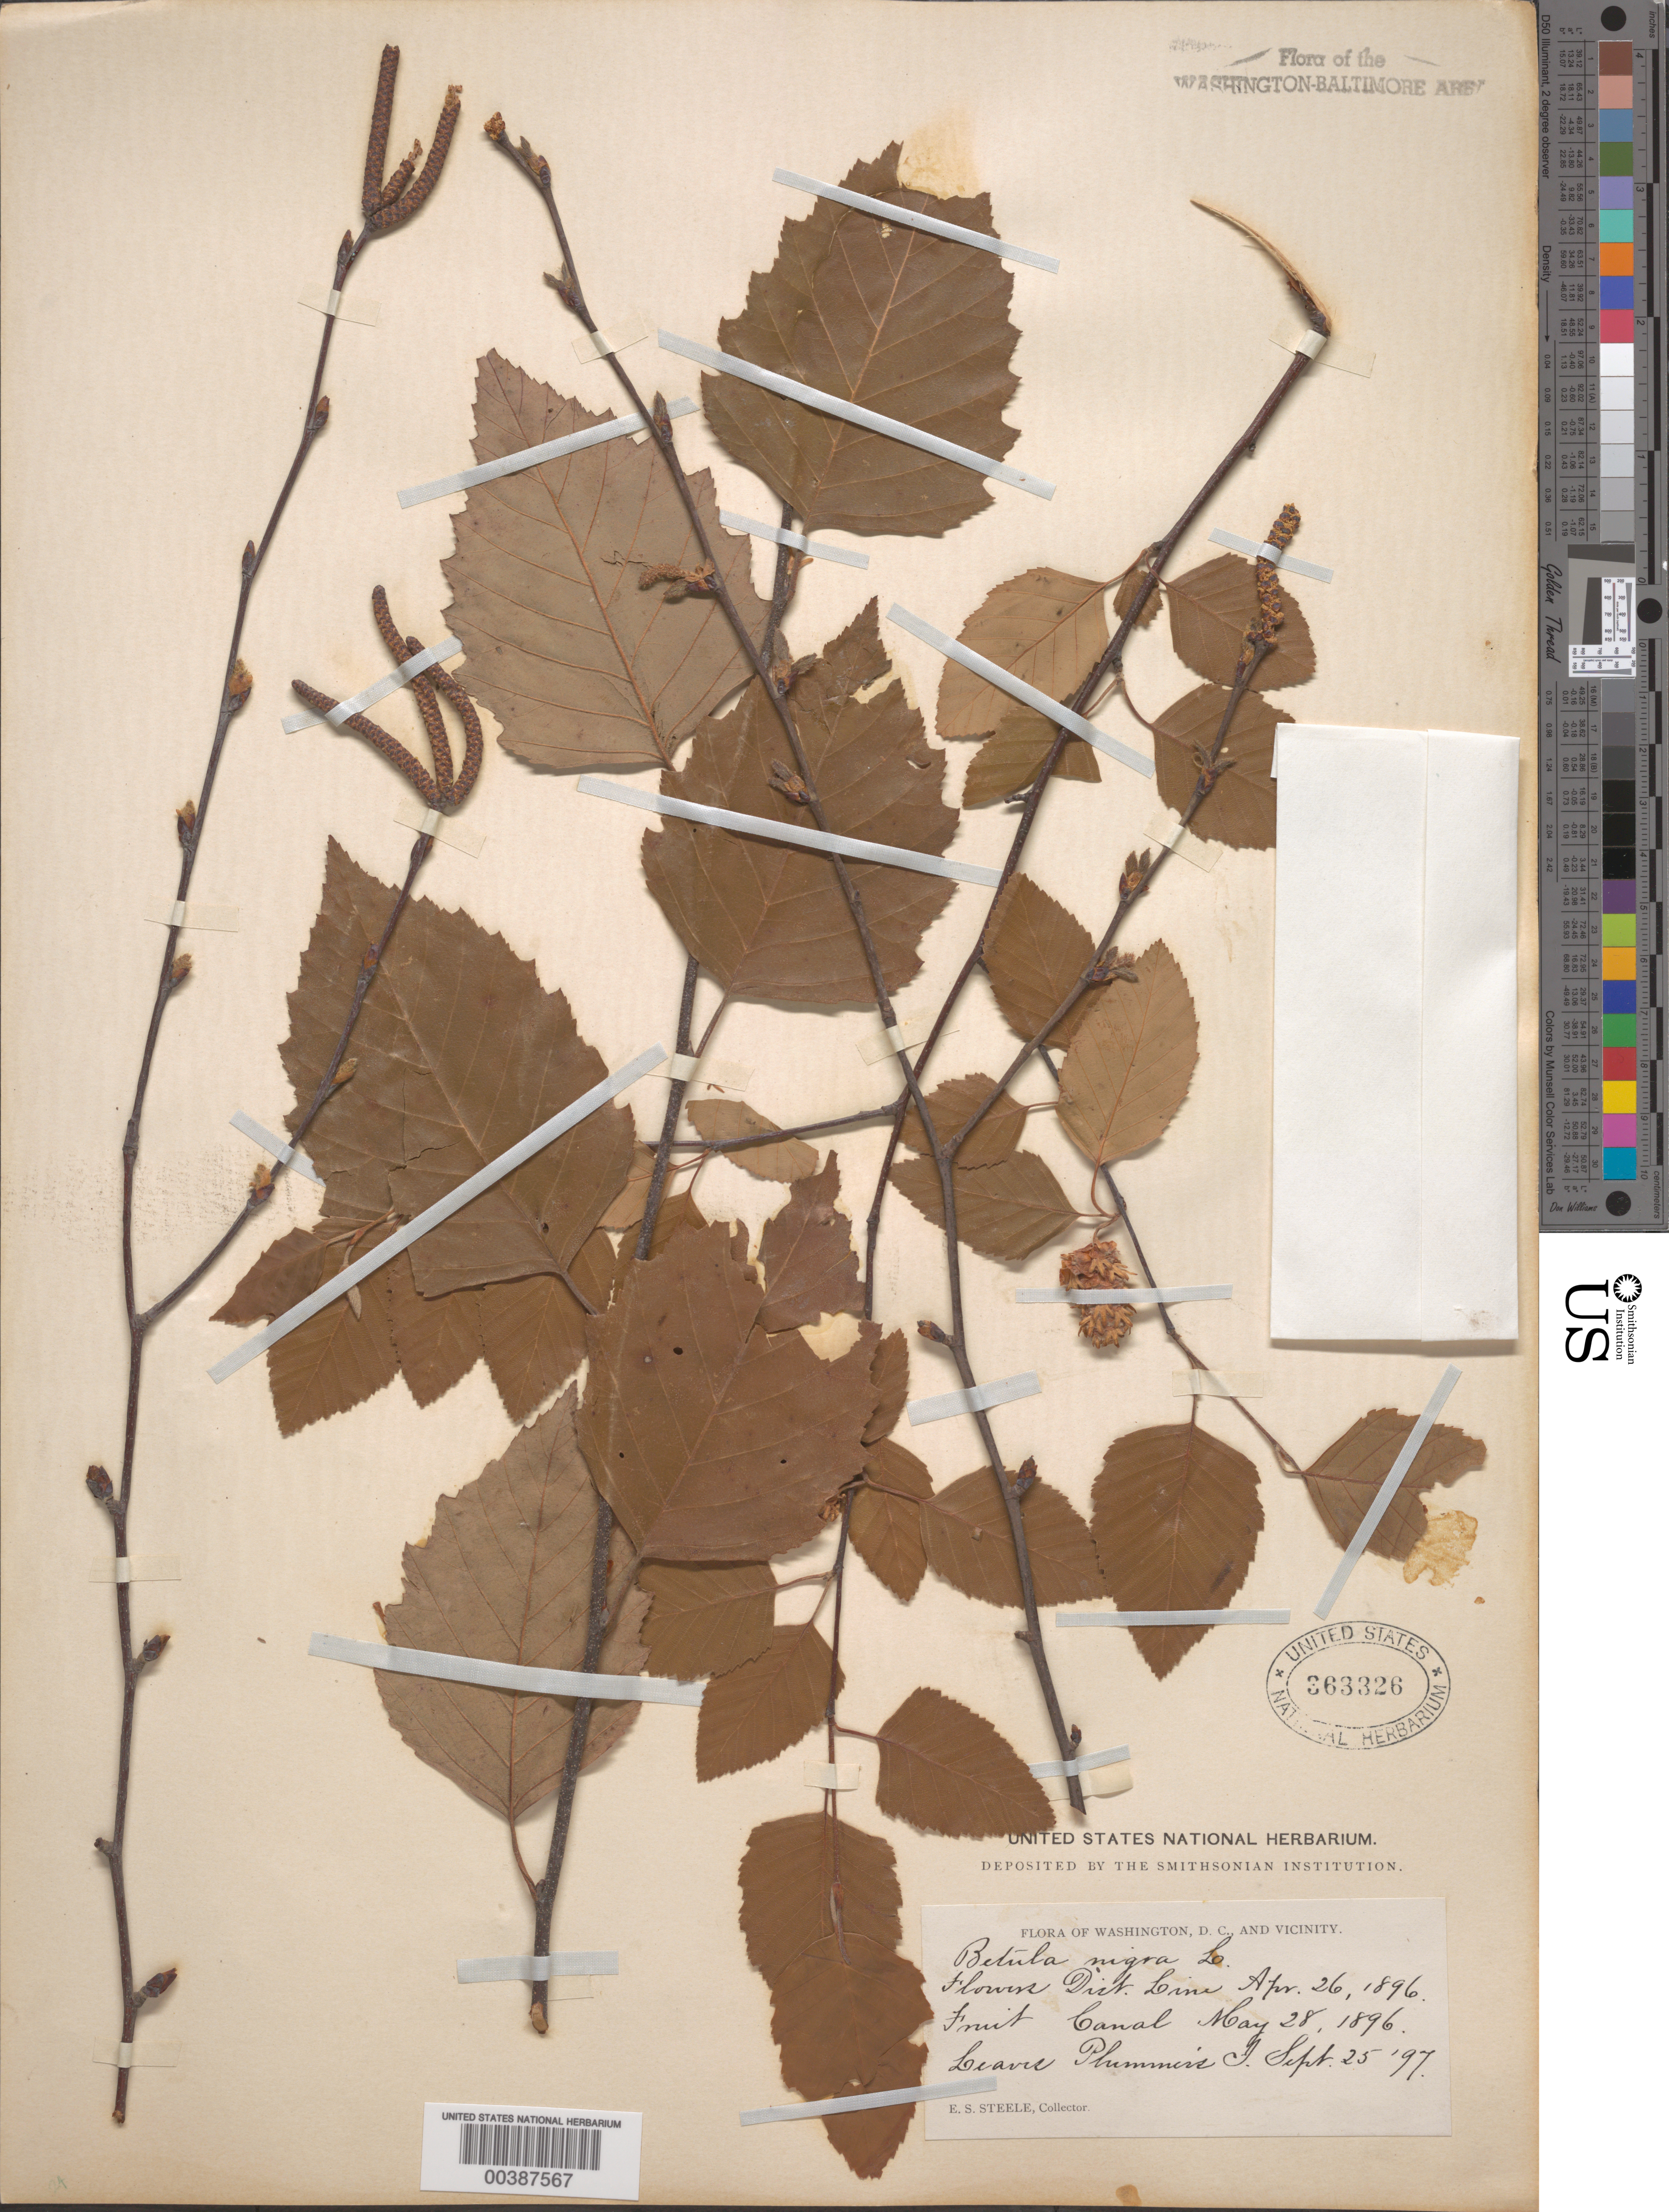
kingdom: Plantae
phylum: Tracheophyta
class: Magnoliopsida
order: Fagales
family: Betulaceae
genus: Betula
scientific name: Betula nigra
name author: L.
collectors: E. Steele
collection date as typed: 26 Apr 1896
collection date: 1896-04-26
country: United States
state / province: Maryland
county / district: Montgomery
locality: Canal, Plummer's Island C. & O. Canal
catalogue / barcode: US 363326